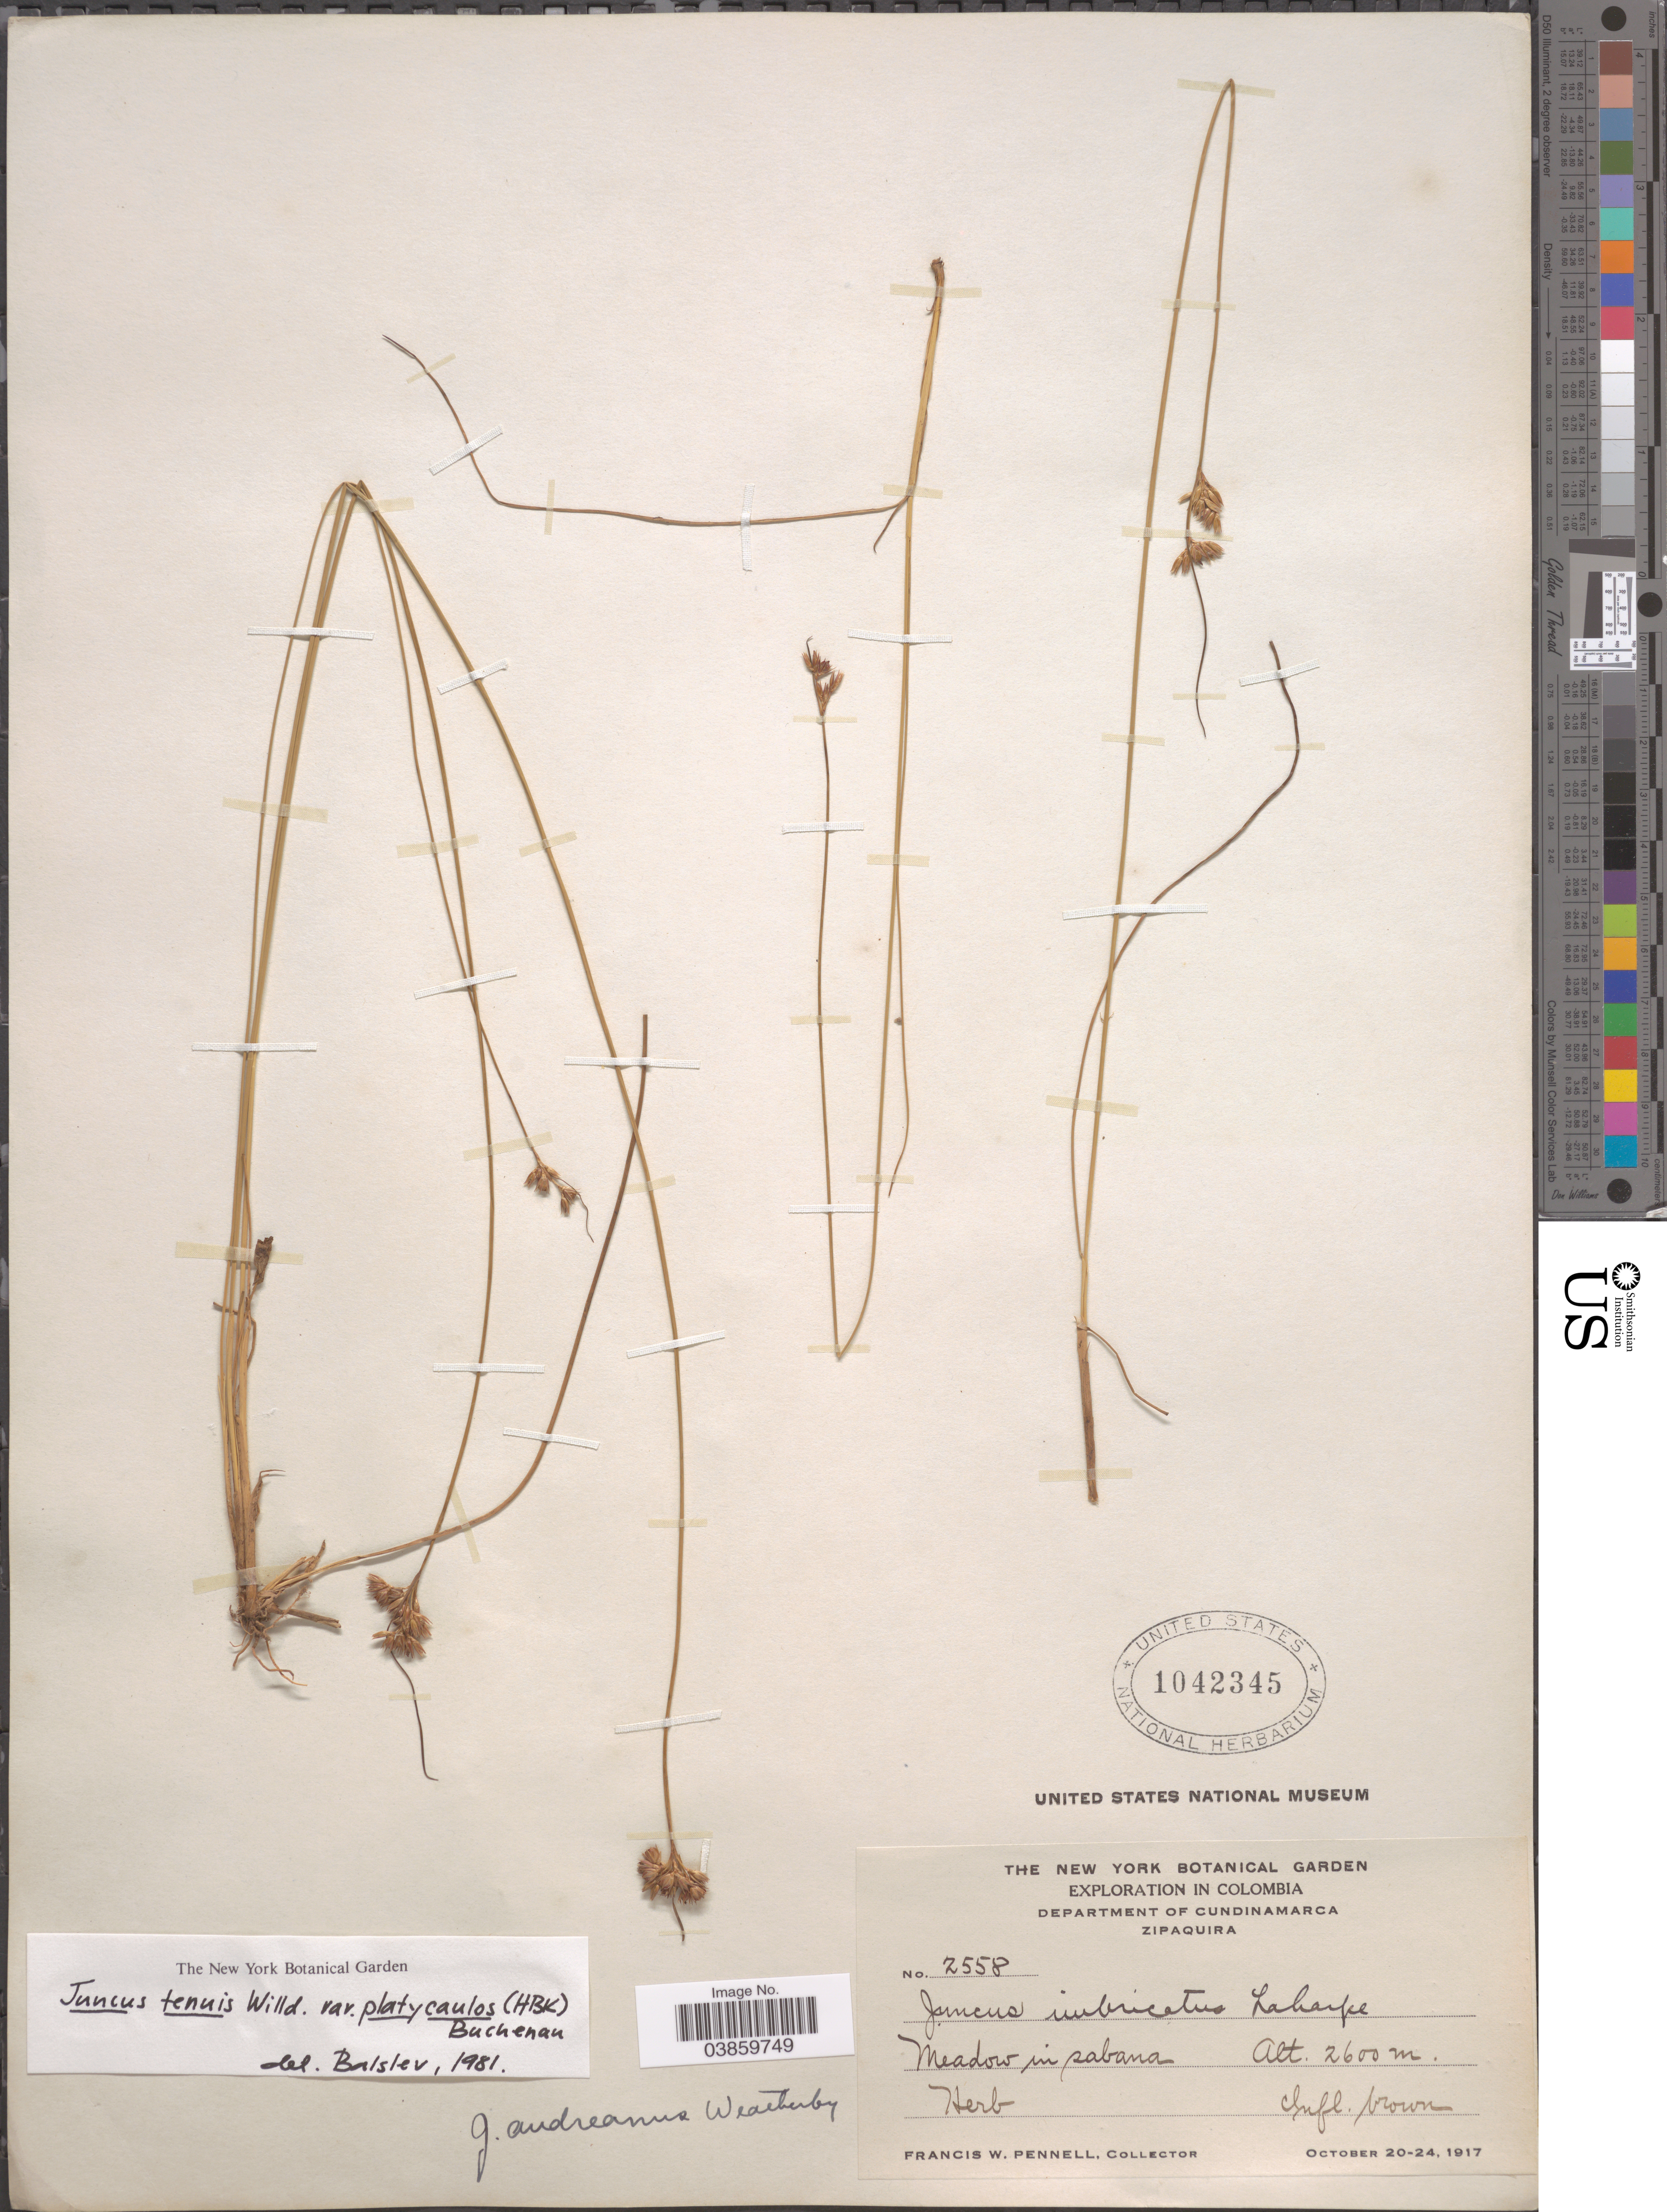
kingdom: Plantae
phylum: Tracheophyta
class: Liliopsida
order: Poales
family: Juncaceae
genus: Juncus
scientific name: Juncus tenuis var. platycaulos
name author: Buchenau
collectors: F. W. Pennell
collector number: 2558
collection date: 1917-10-20/1917-10-24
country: Colombia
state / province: Cundinamarca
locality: Department of Cundinamarca, Zipaquira.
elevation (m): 2600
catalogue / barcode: US 1042345